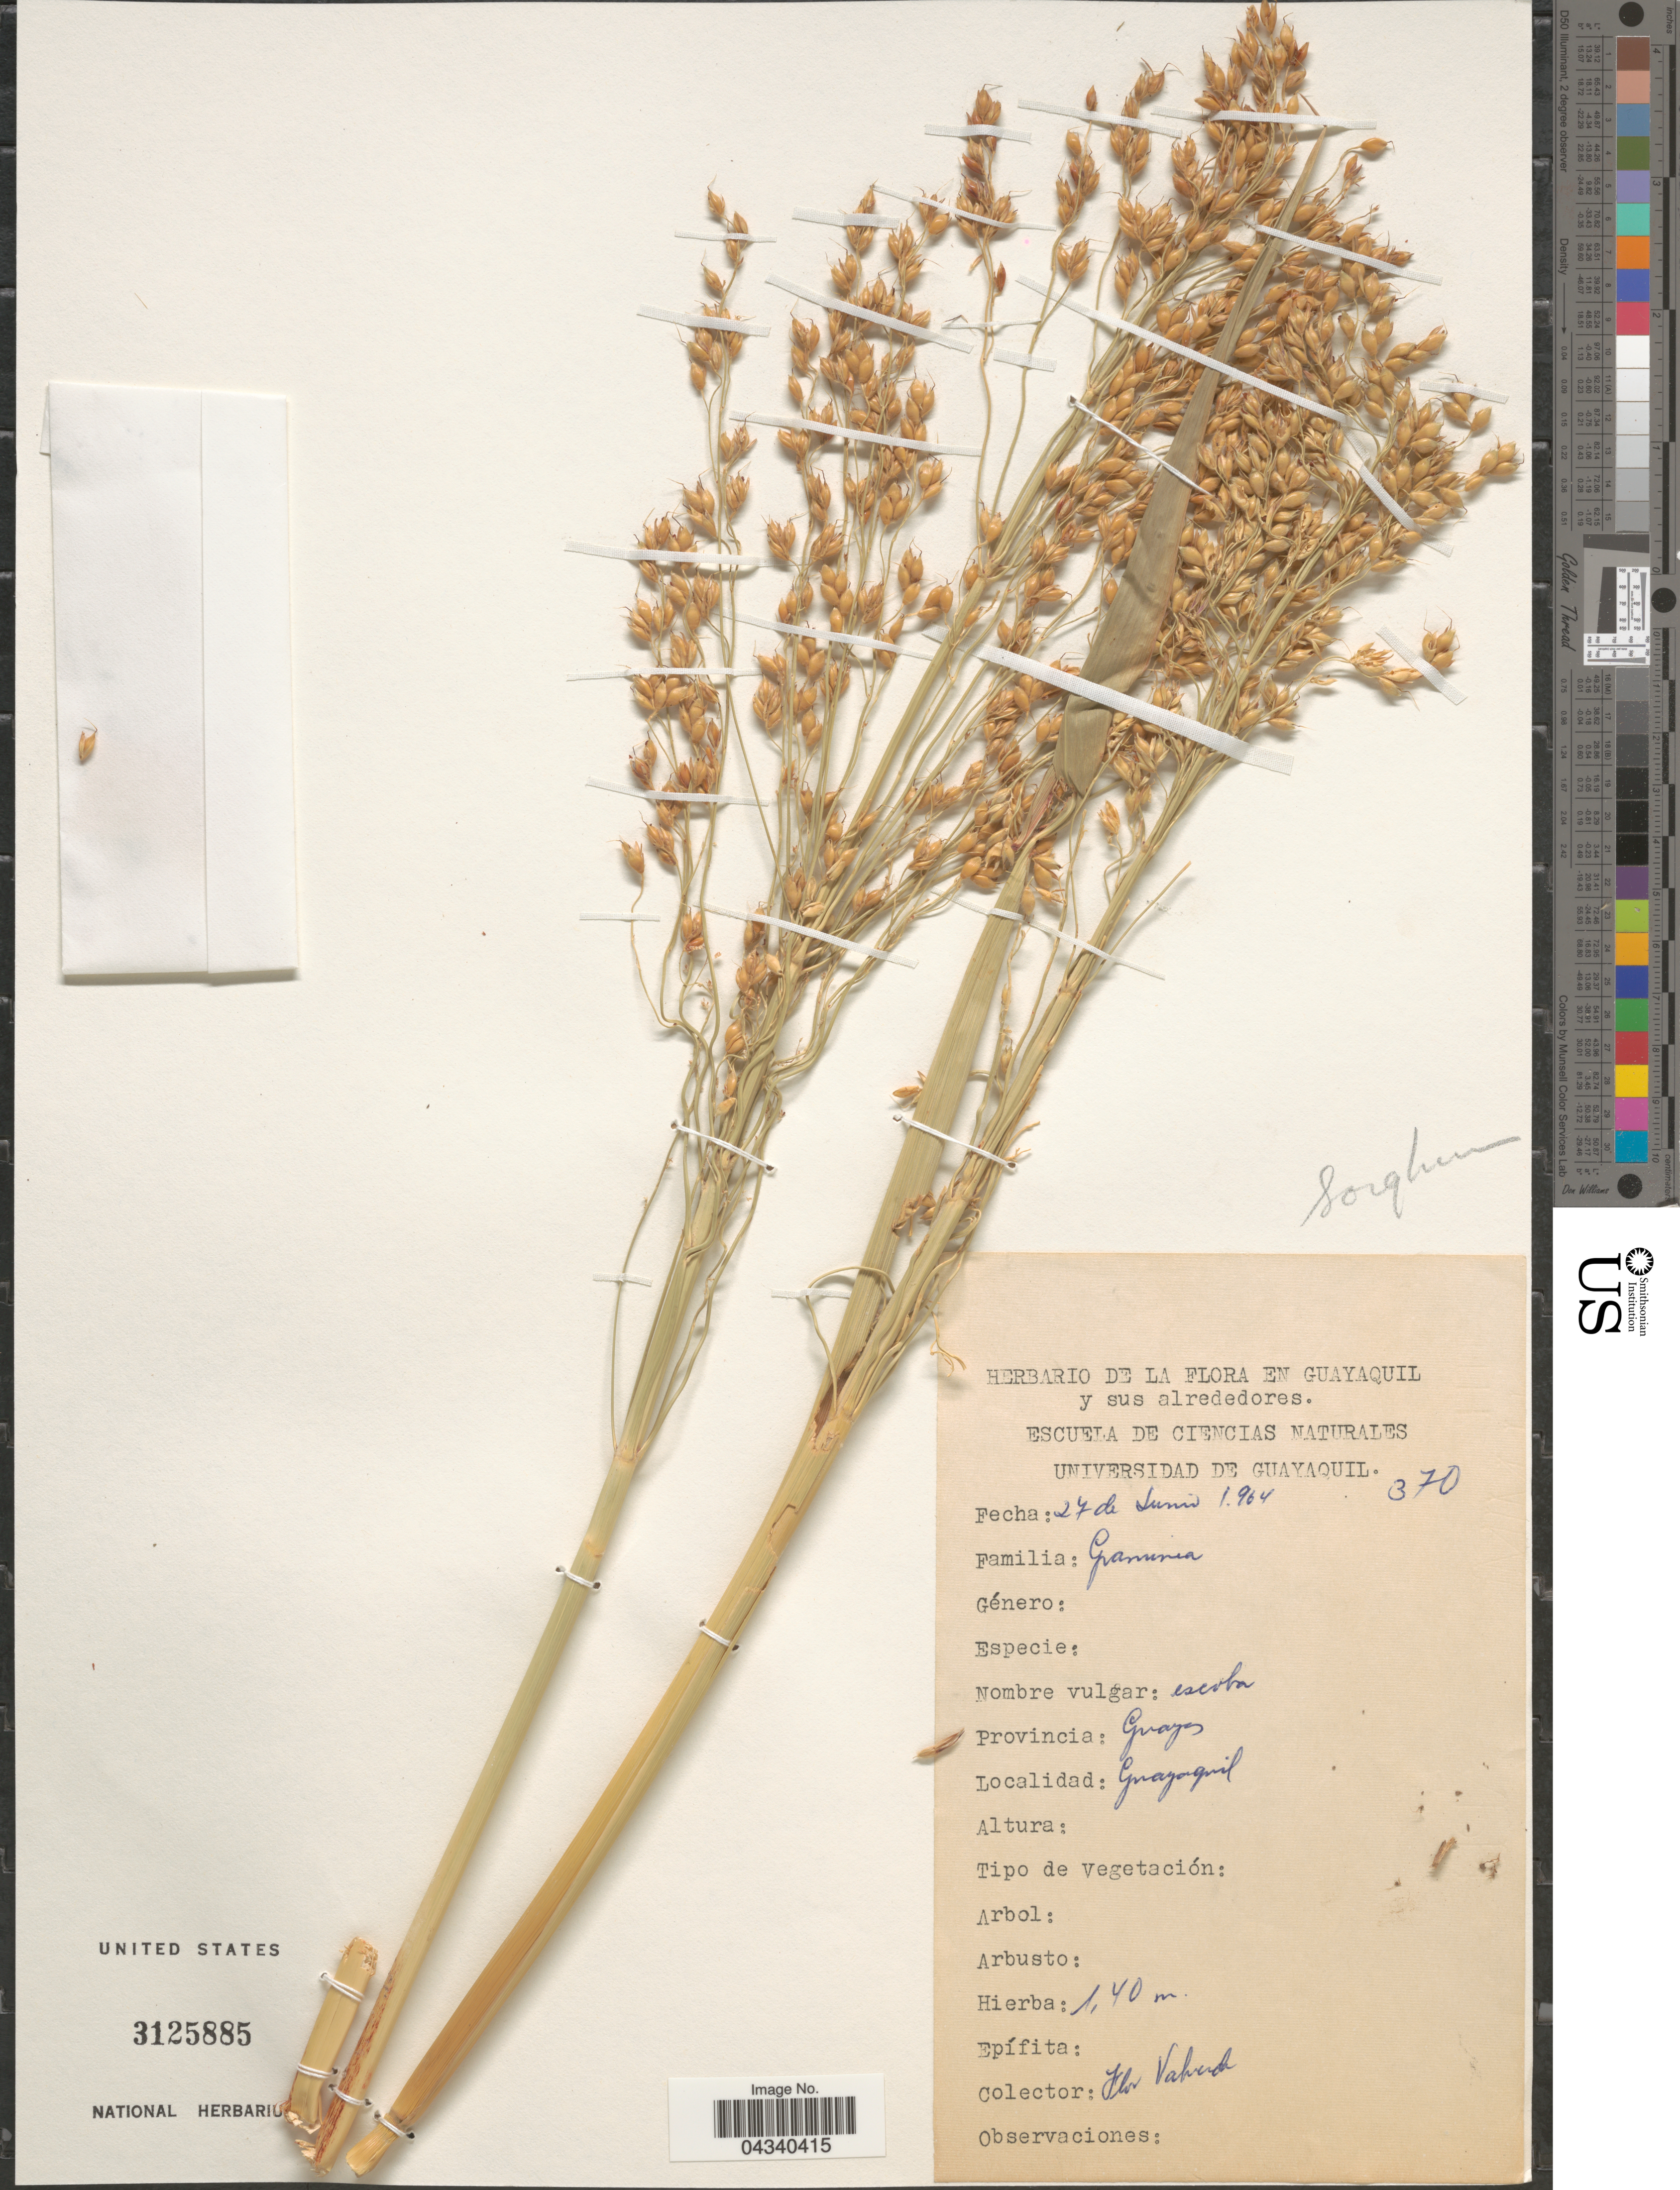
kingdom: Plantae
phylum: Tracheophyta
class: Liliopsida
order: Poales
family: Poaceae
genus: Sorghum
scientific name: Sorghum sp.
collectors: F. Valuerdi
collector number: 370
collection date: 1964-06-27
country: Ecuador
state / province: Guayas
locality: Guayaquil.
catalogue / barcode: US 3125885